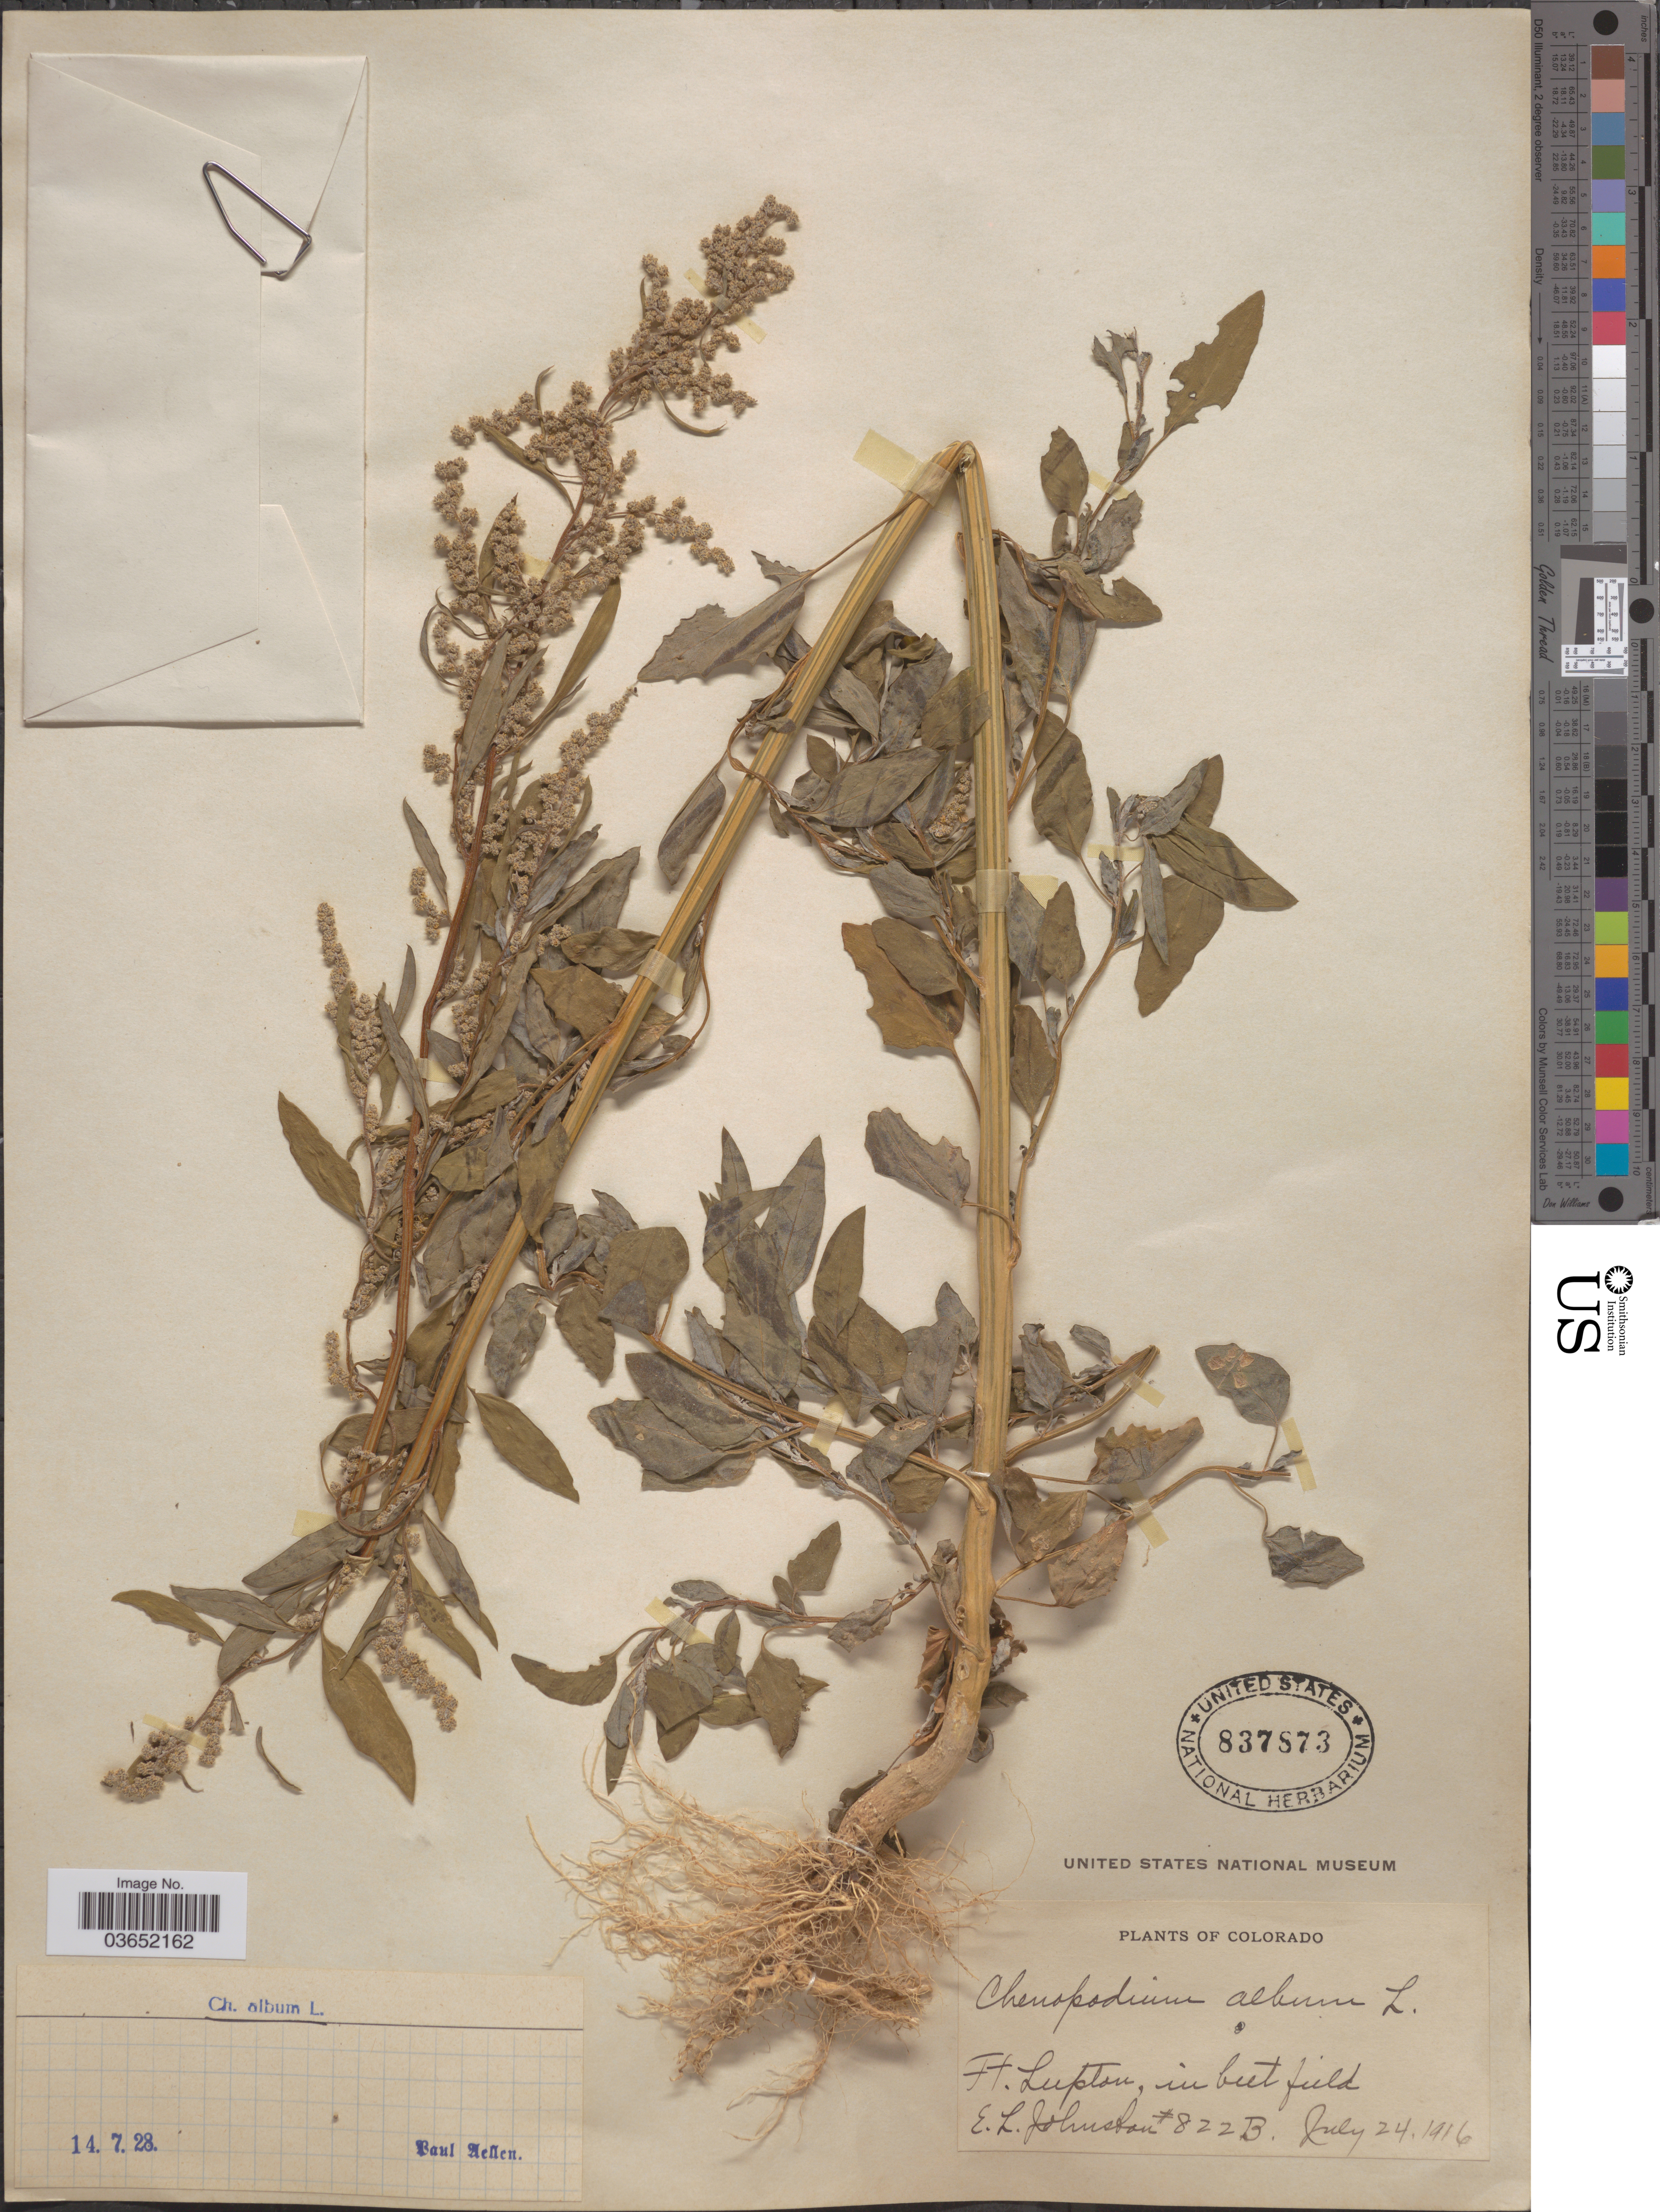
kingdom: Plantae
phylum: Tracheophyta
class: Magnoliopsida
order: Caryophyllales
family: Amaranthaceae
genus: Chenopodium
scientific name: Chenopodium album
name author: L.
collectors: E. L. Johnston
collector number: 822B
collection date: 1916-07-24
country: United States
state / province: Colorado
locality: Ft. Lupton, in beet field.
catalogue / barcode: US 837873